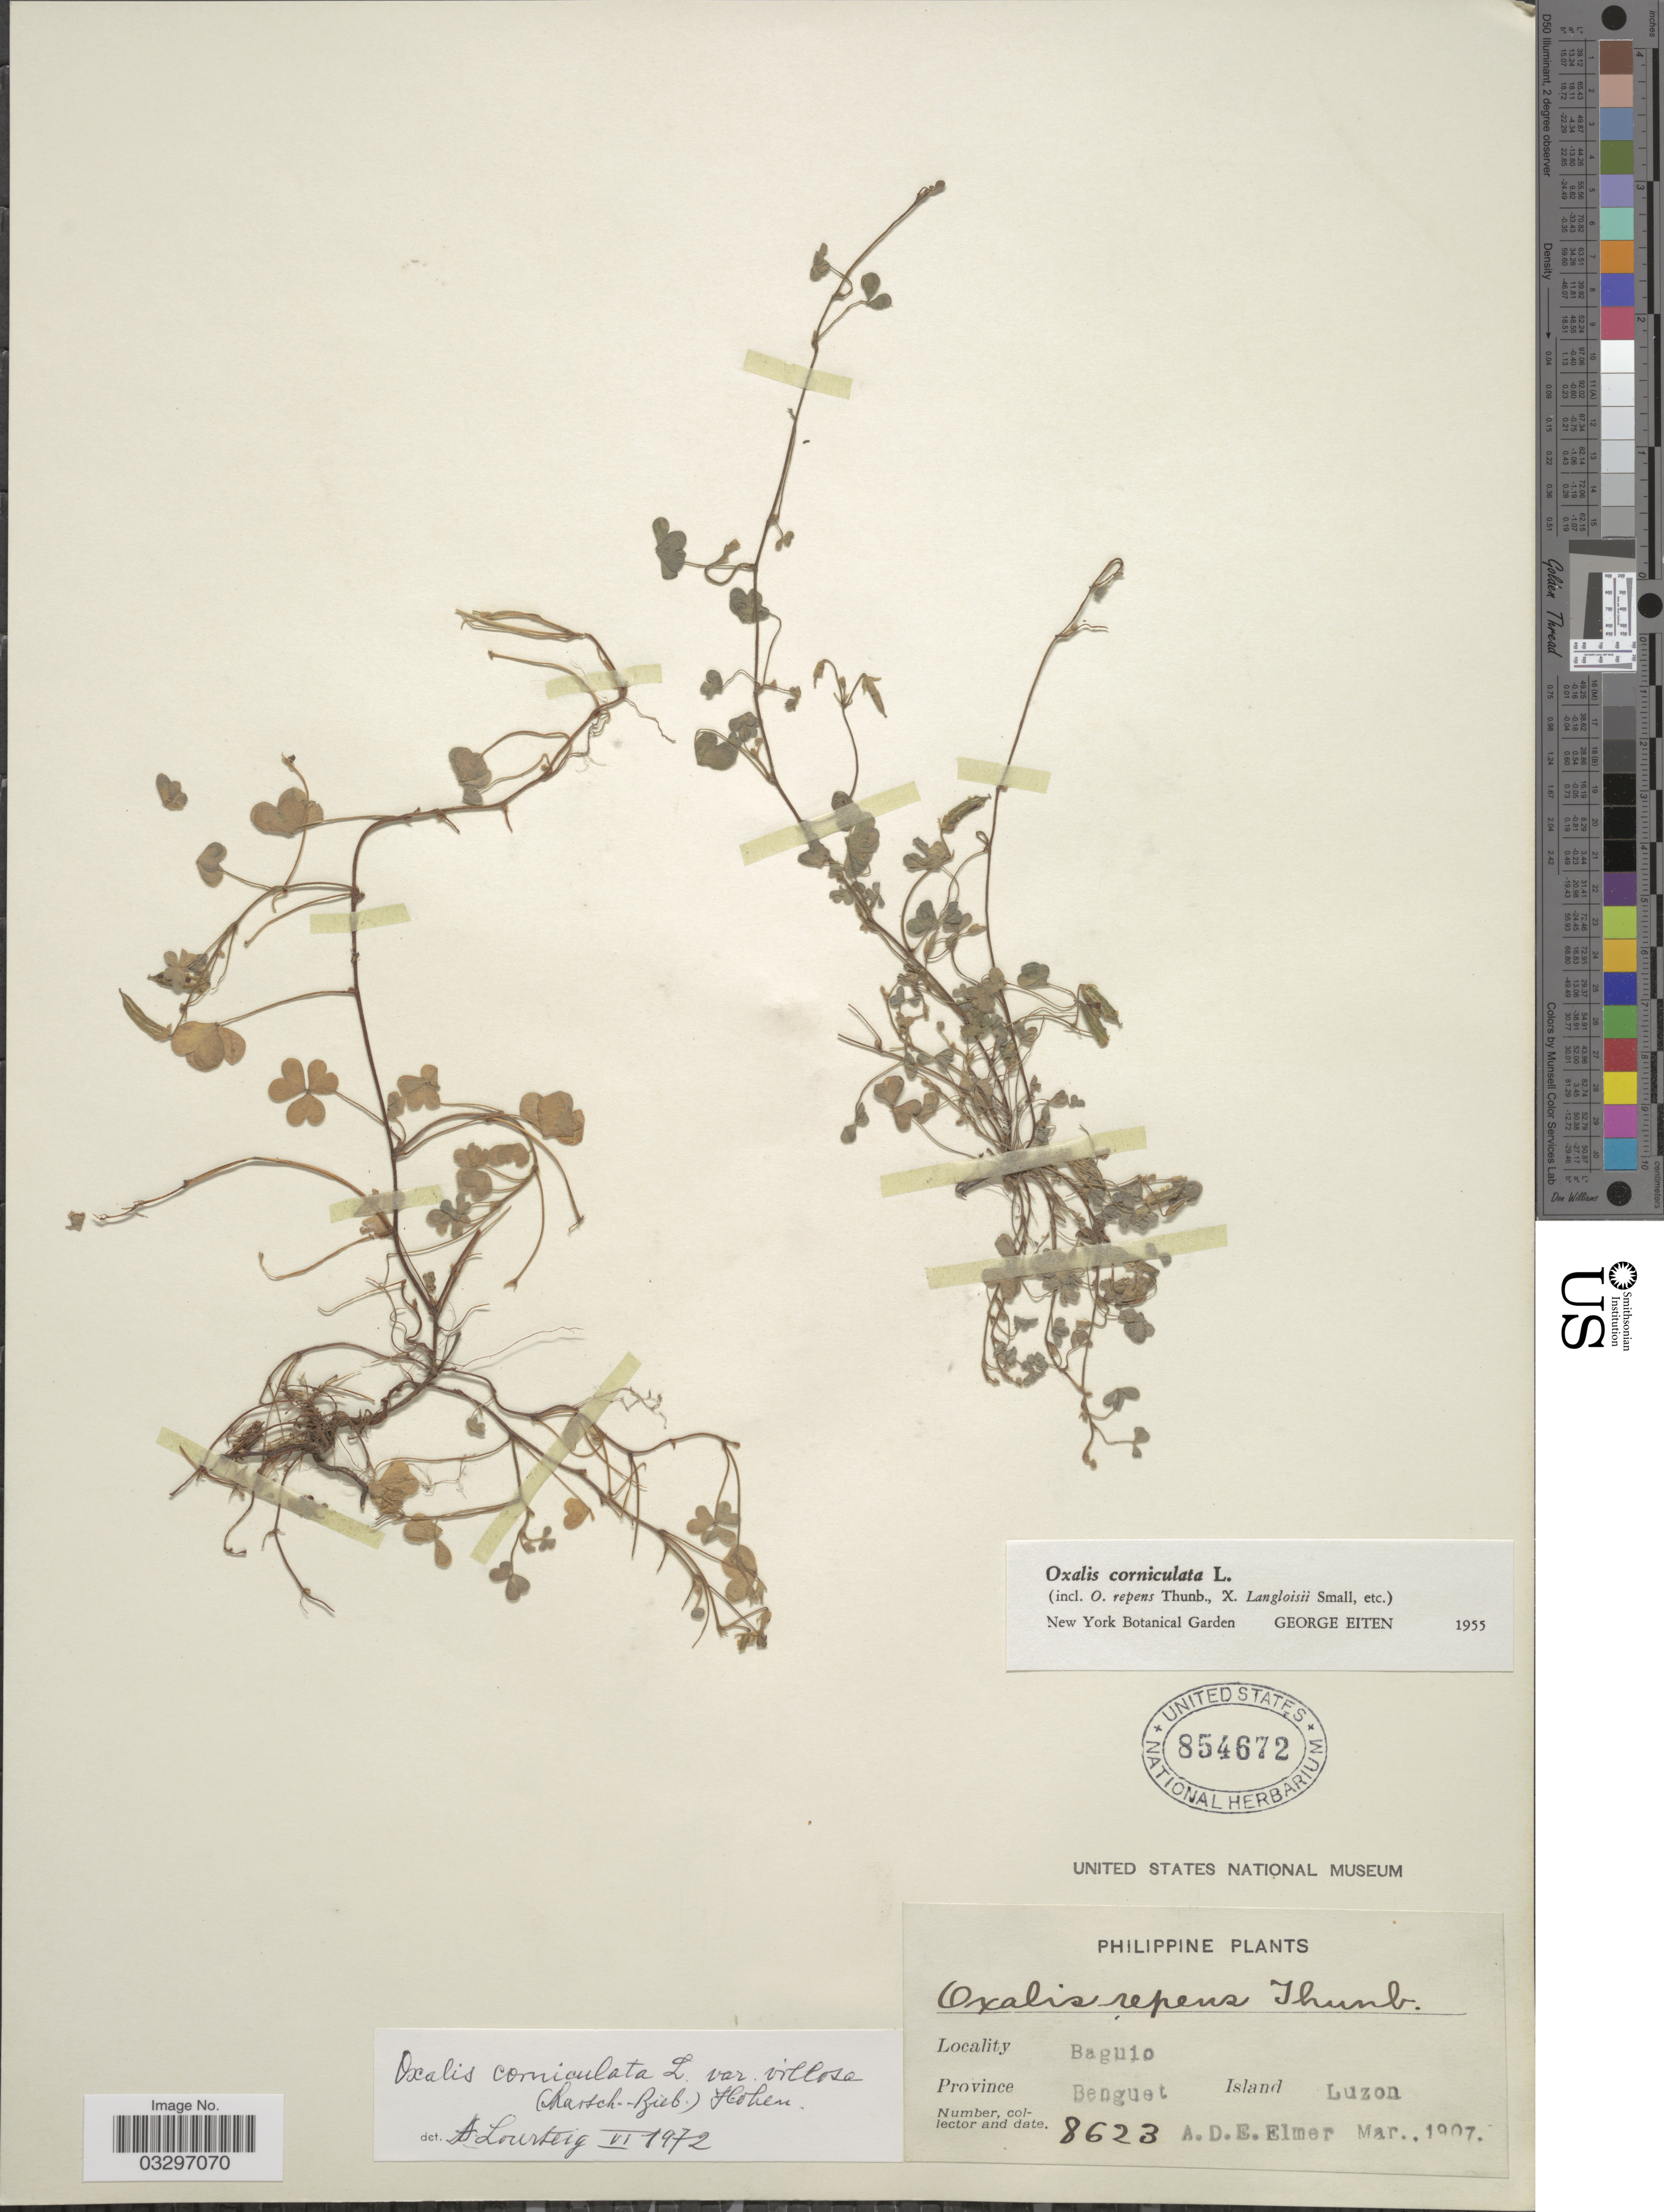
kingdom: Plantae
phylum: Tracheophyta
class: Magnoliopsida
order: Oxalidales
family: Oxalidaceae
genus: Oxalis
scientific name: Oxalis corniculata var. villosa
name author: (M. Bieb.) Hohen.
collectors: A. D. E. Elmer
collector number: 8623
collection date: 1907-03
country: Philippines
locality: Baguio, Province Benguet Island, Luzon.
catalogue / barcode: US 854672